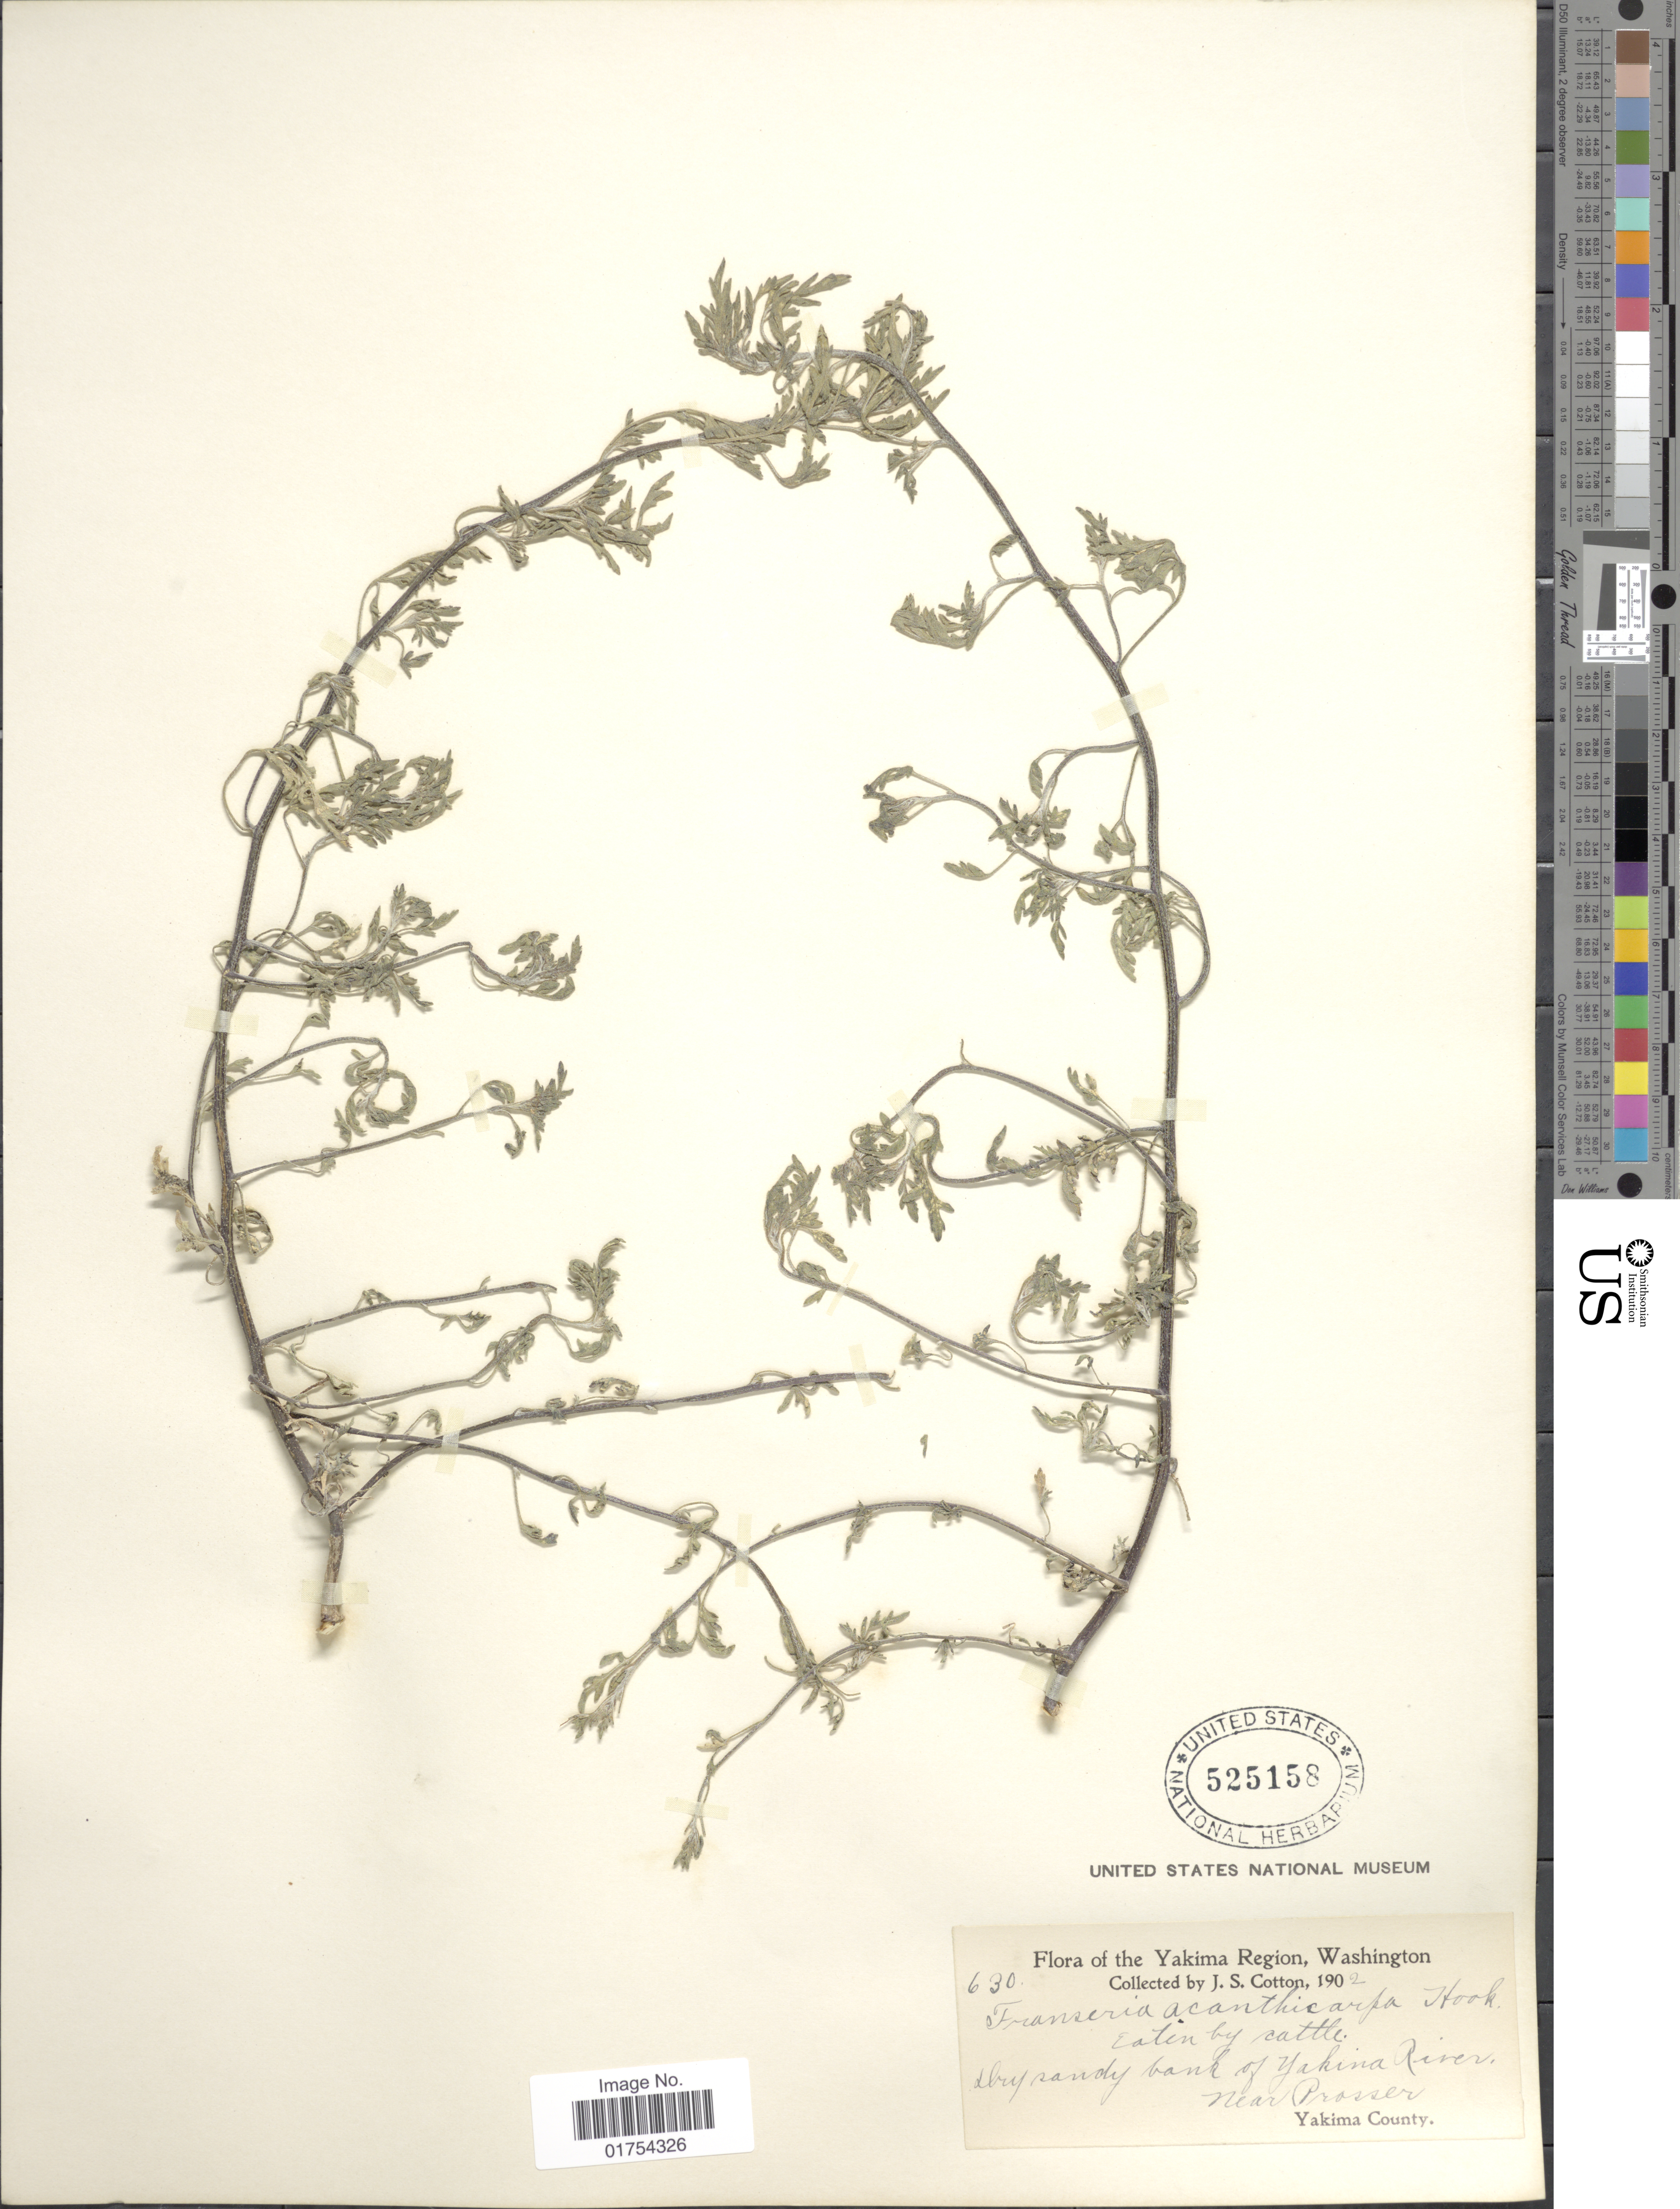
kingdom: Plantae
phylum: Tracheophyta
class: Magnoliopsida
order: Asterales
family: Asteraceae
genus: Franseria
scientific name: Franseria acanthicarpa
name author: Coville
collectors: J. S. Cotton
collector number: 630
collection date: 1902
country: United States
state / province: Washington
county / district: Yakima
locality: Yakima Region, Dry sandy banks of Yakima River, near Prosser, Yakima County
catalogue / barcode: US 525158